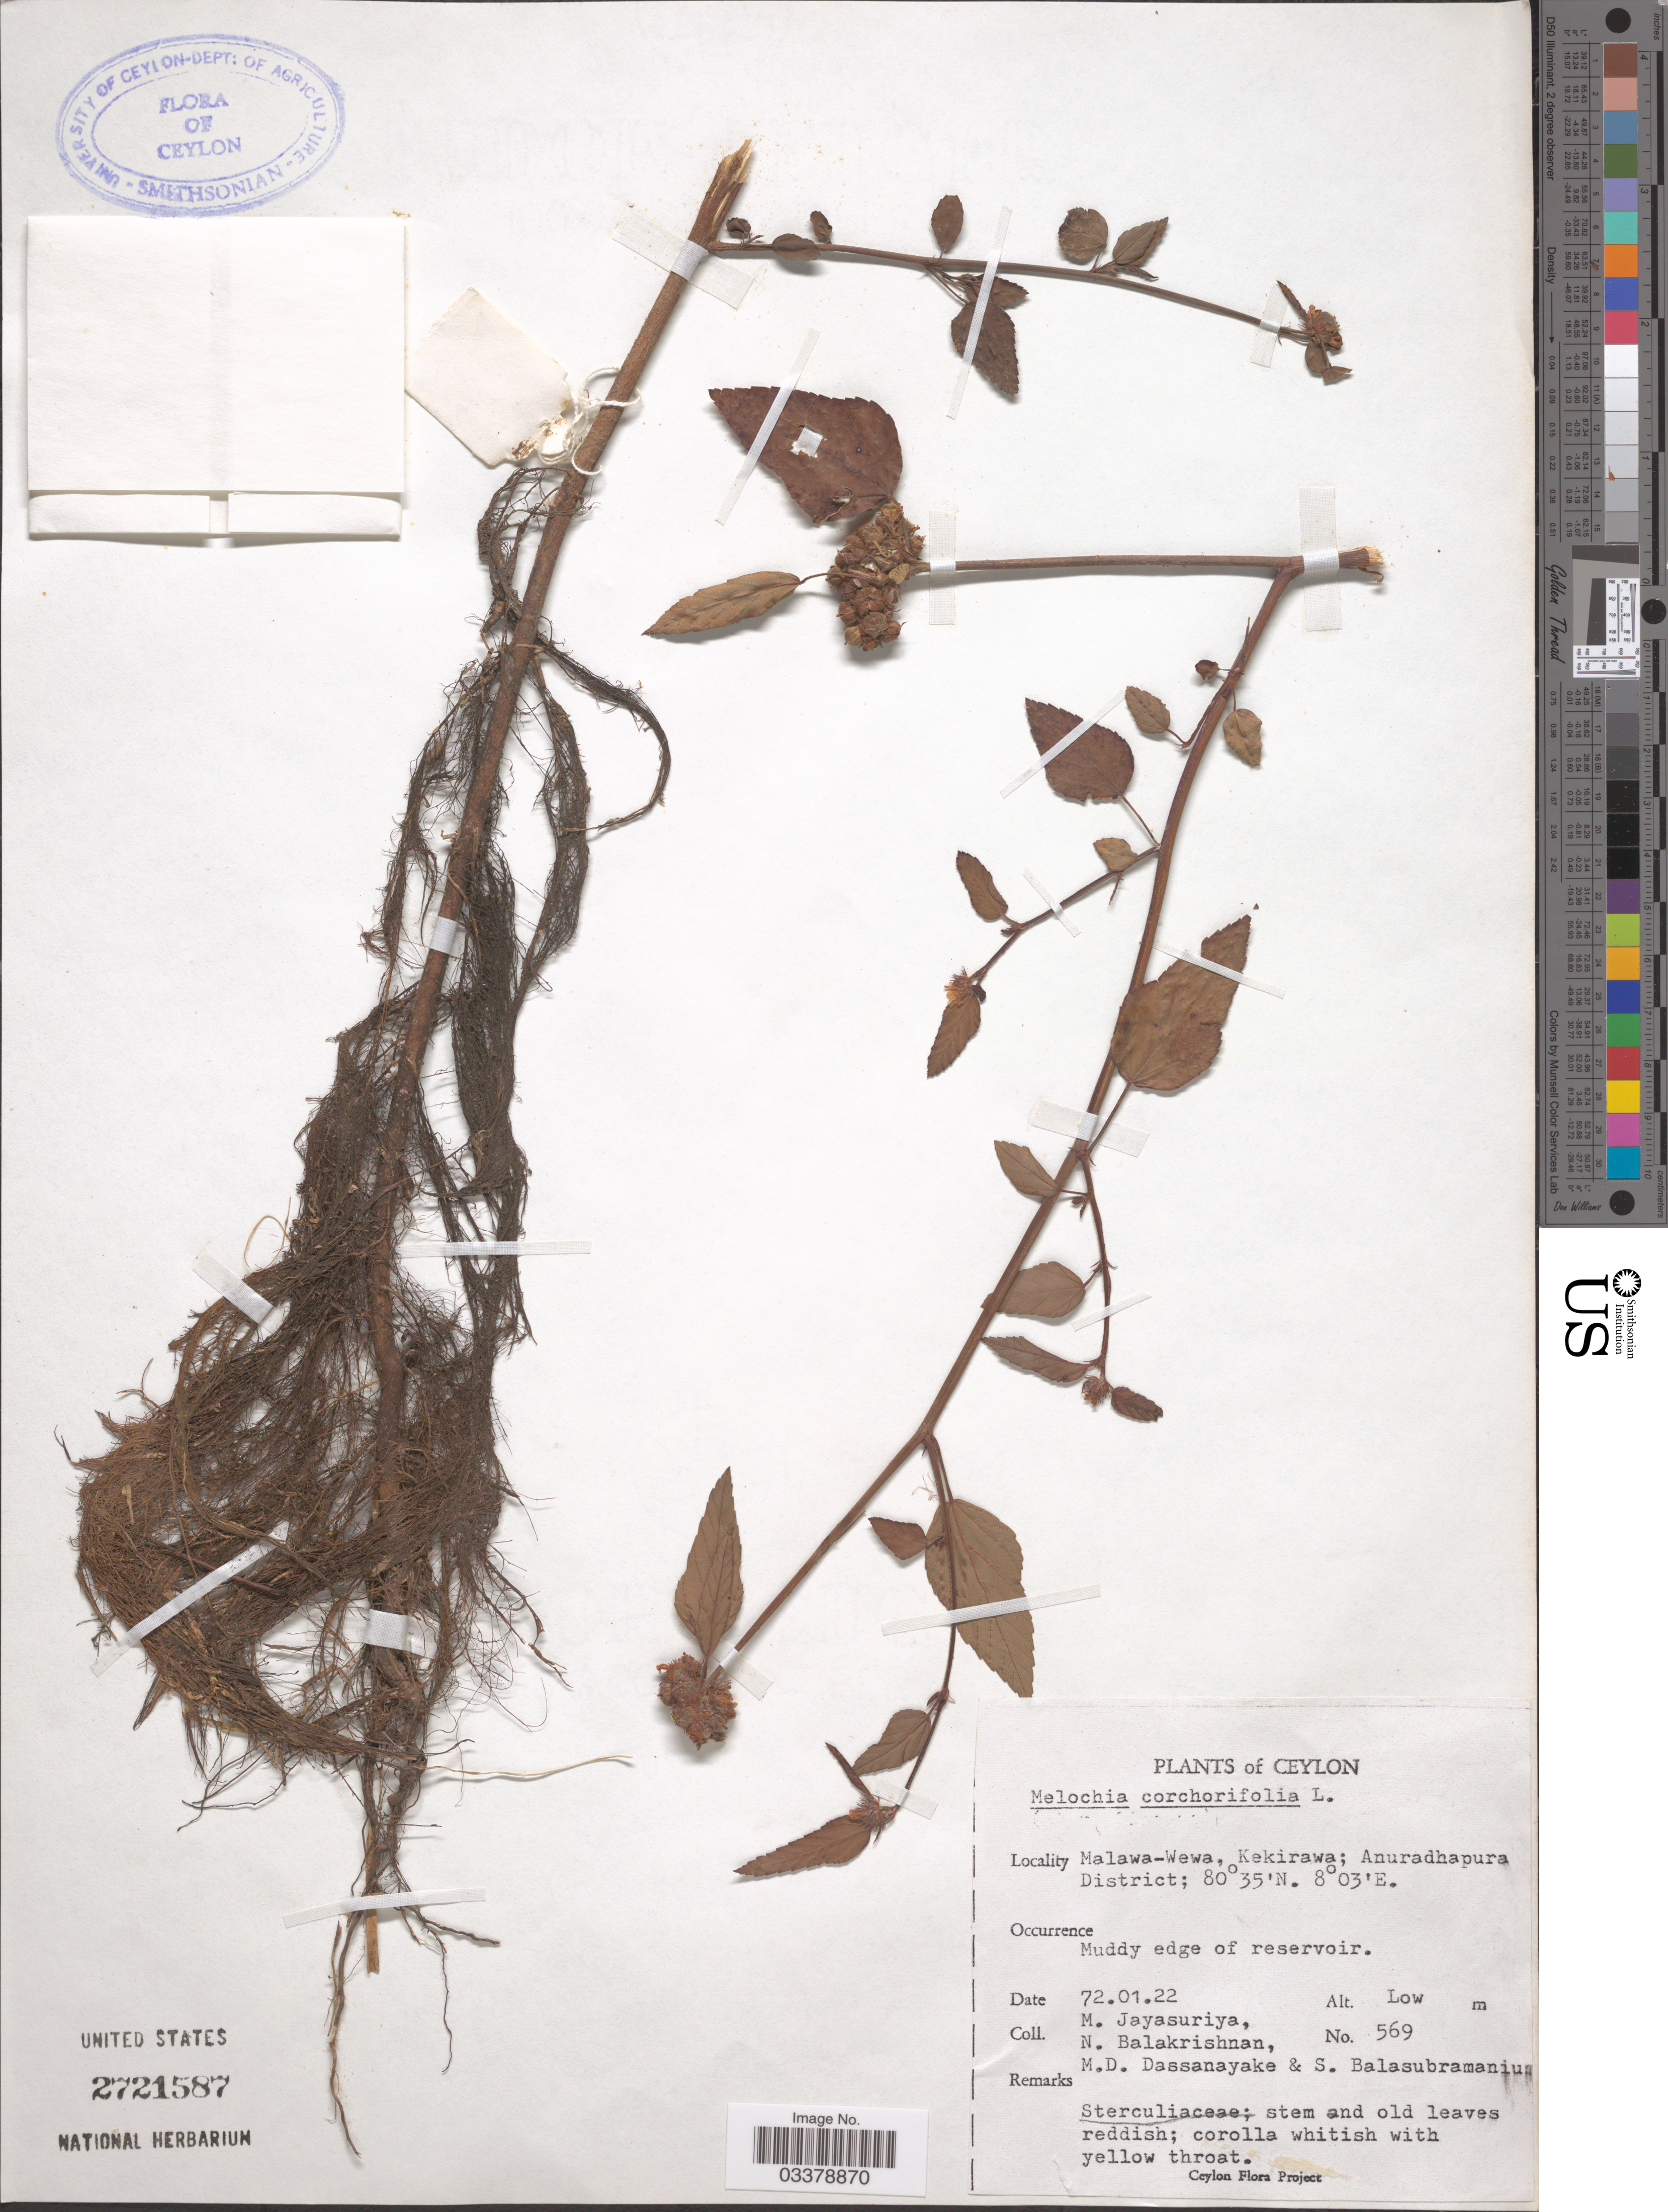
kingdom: Plantae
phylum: Tracheophyta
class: Magnoliopsida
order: Malvales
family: Malvaceae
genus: Melochia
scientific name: Melochia corchorifolia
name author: L.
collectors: M. Jayasuriya, N. Balakrishnan, M. D. Dassanayake & S. Balasubramanium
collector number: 569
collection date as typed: Transcribed d/m/y: 22/1/72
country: Sri Lanka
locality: Ceylon, Malawa-Wewa, Kekirawa; Anuradhapura District.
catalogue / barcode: US 2721587